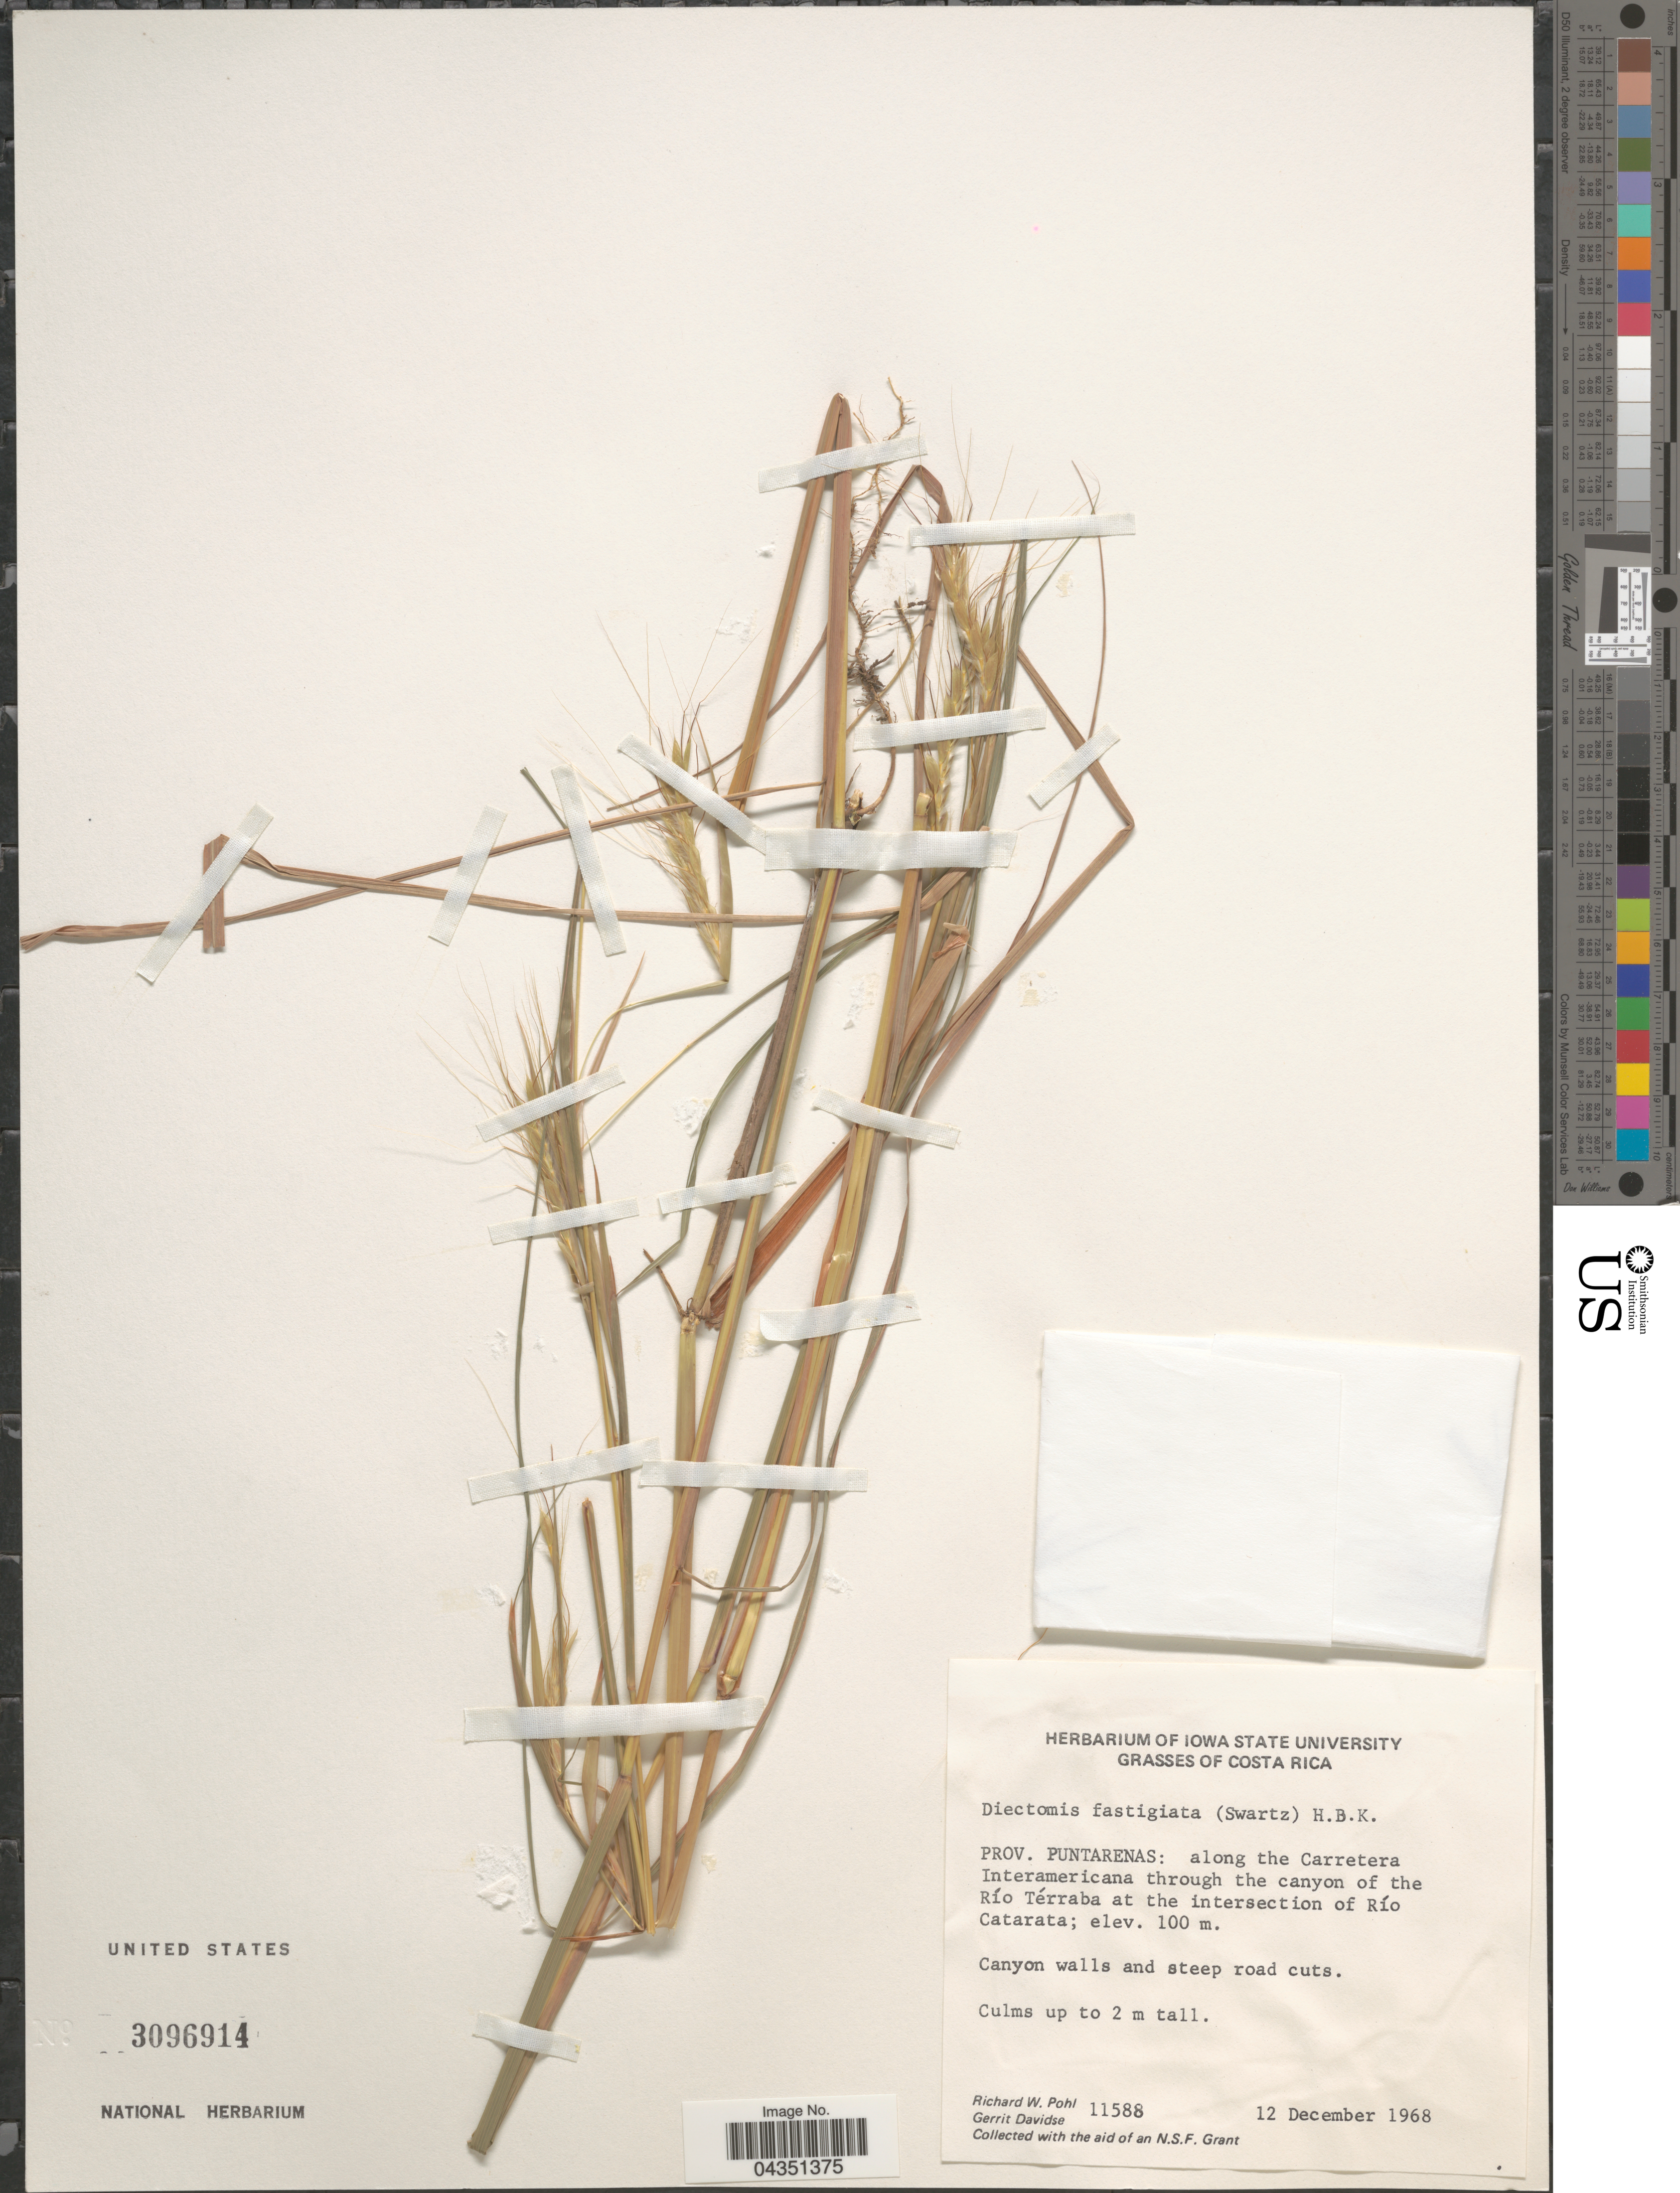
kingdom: Plantae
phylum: Tracheophyta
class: Liliopsida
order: Poales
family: Poaceae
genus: Diectomis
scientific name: Diectomis fastigiata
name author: (Sw.) P. Beauv.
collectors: R. W. Pohl & G. Davidse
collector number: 11588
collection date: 1968-12-12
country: Costa Rica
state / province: Puntarenas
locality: Along the Carretera Interamericana through the canyon of the Río Térraba at the intersection of Río Catarata.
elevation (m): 100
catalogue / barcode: US 3096914